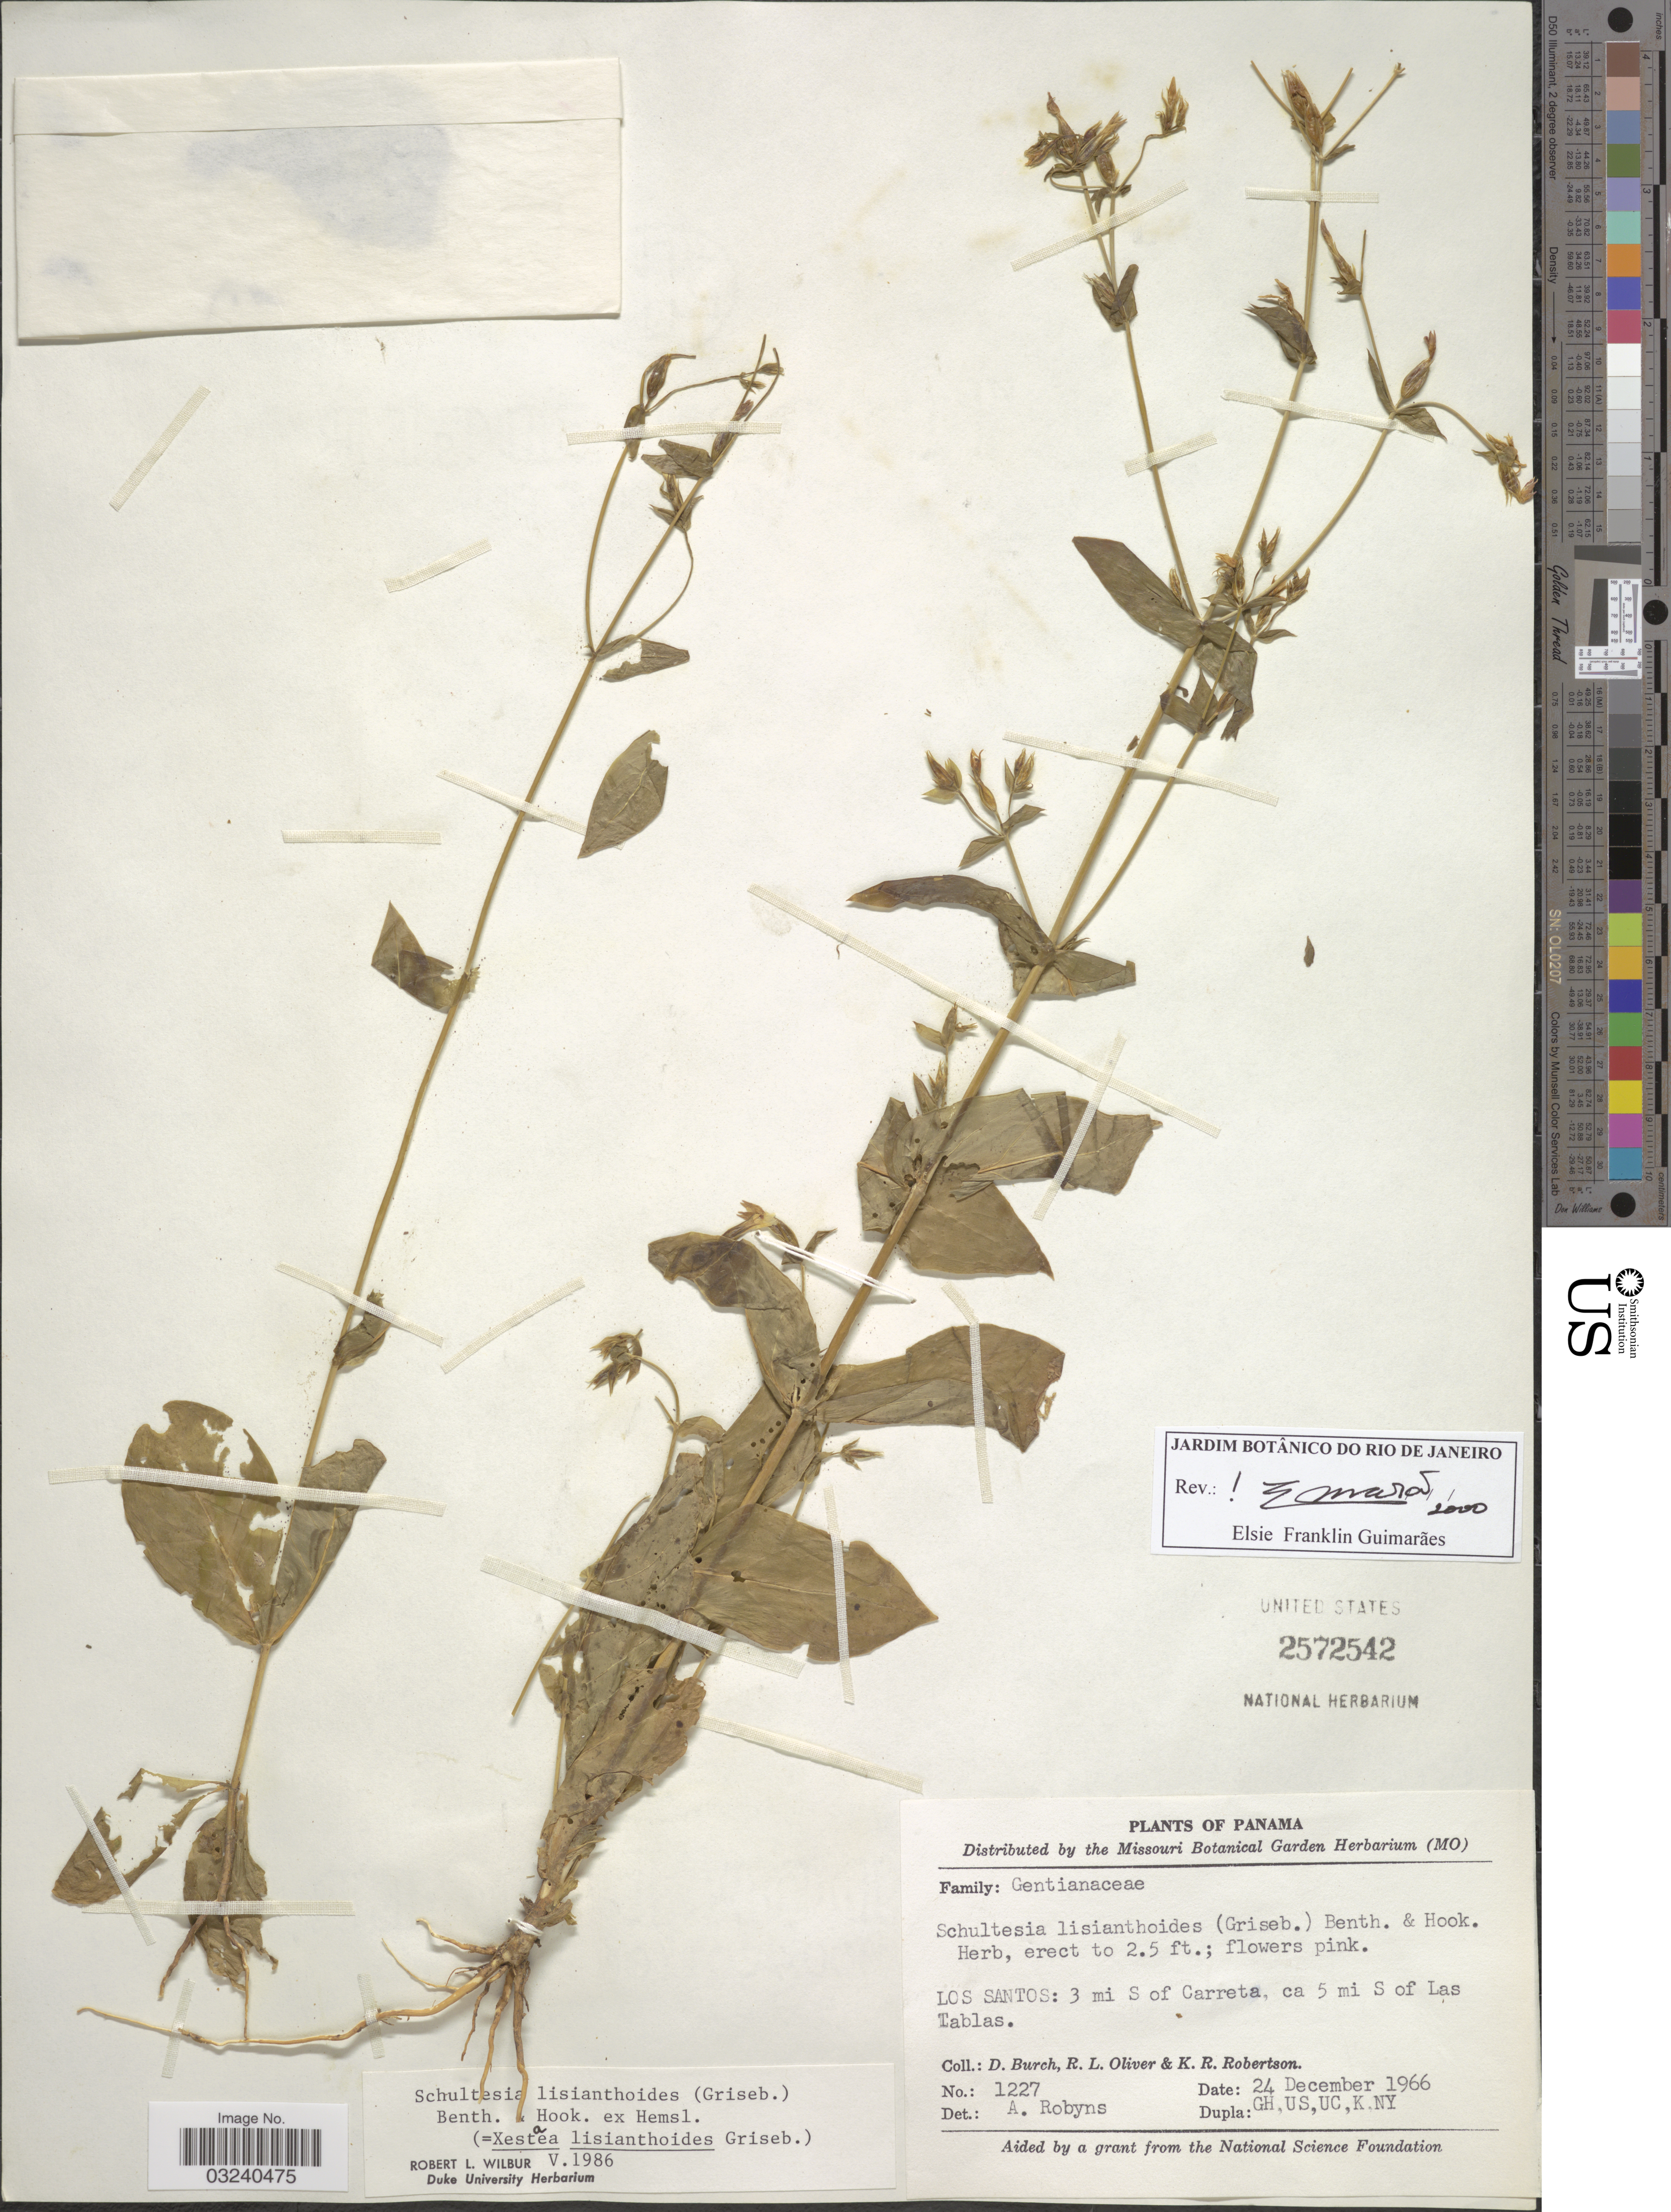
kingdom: Plantae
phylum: Tracheophyta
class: Magnoliopsida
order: Gentianales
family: Gentianaceae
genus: Schultesia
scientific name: Schultesia lisianthoides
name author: (Griseb.) Benth. & Hook. f. ex Hemsl.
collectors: D. Burch, R. Oliver & K. Robertson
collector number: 1227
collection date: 1966-12-24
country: Panama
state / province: Los Santos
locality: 3 mi S of Carreta, ca 5 mi S of Las Tablas.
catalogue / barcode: US 2572542